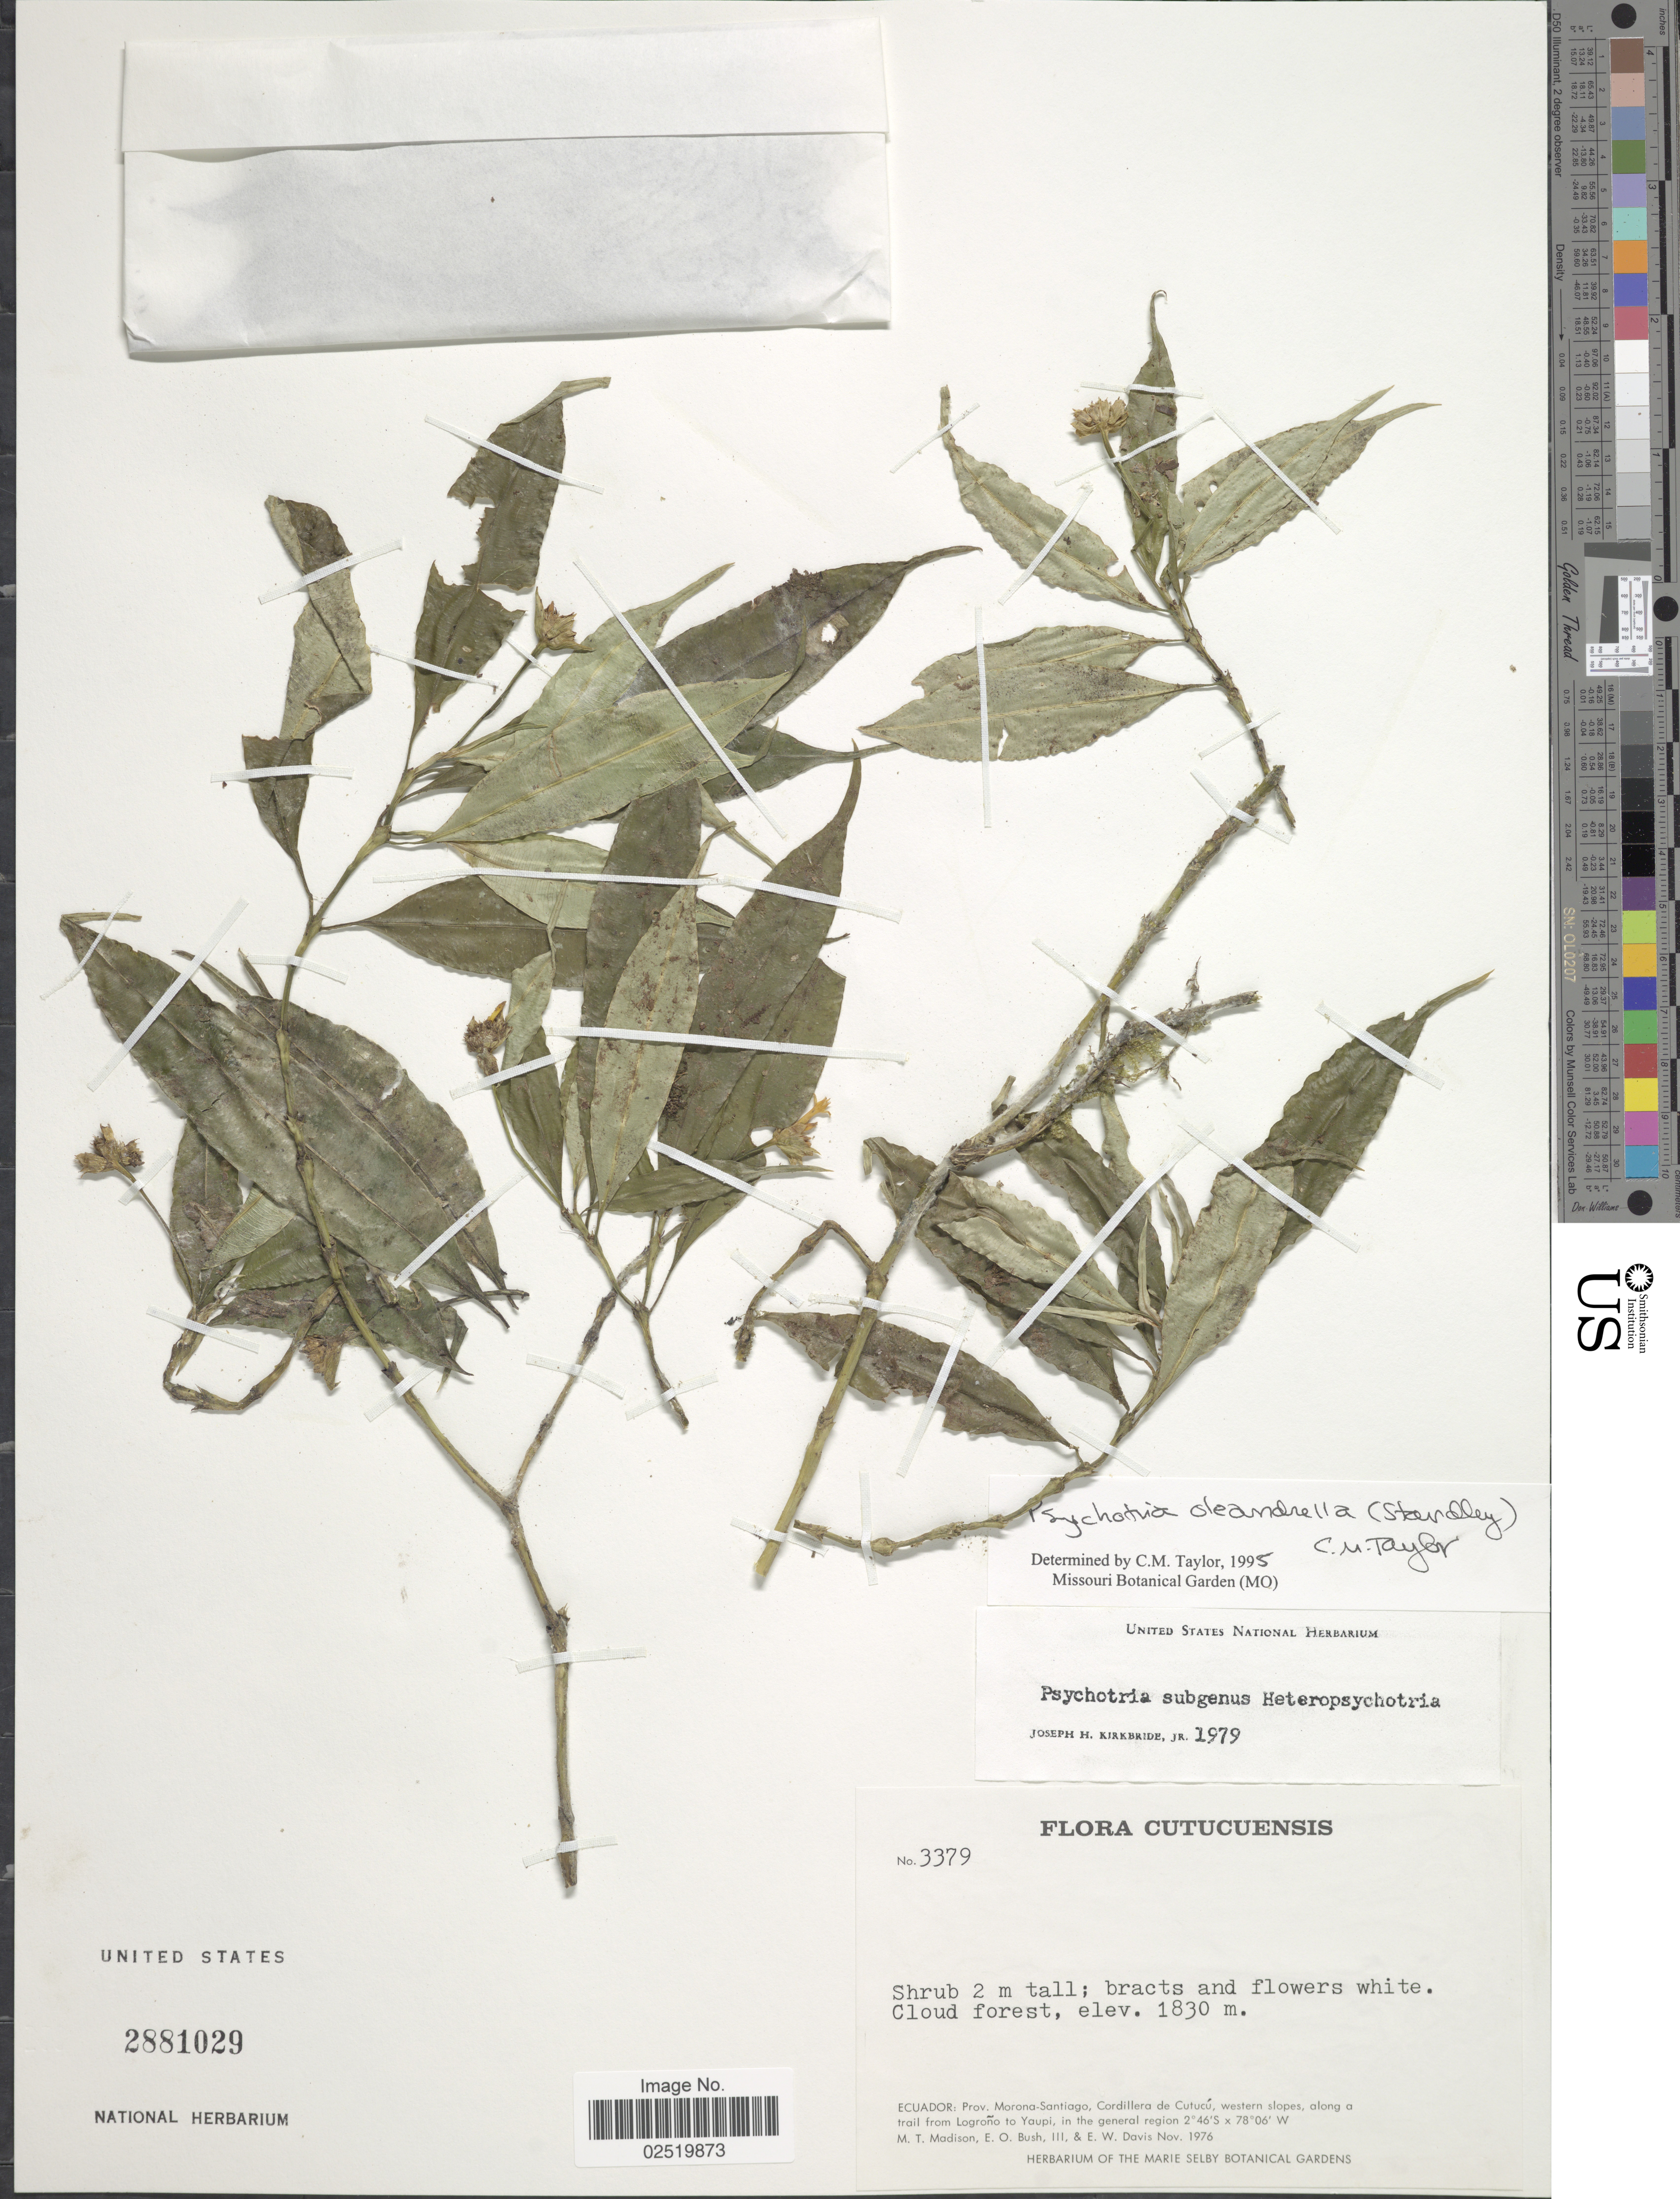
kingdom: Plantae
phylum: Tracheophyta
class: Magnoliopsida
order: Gentianales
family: Rubiaceae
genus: Psychotria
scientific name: Psychotria oleandrella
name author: (Standl.) C.M. Taylor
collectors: M. T. Madison, E. O. Bush & E. W. Davis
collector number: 3379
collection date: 1976-11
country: Ecuador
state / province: Morona-Santiago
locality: Cordillera de Cutucu, western slopes along a trail from Logrono to Yaupi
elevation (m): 1830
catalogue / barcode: US 2881029